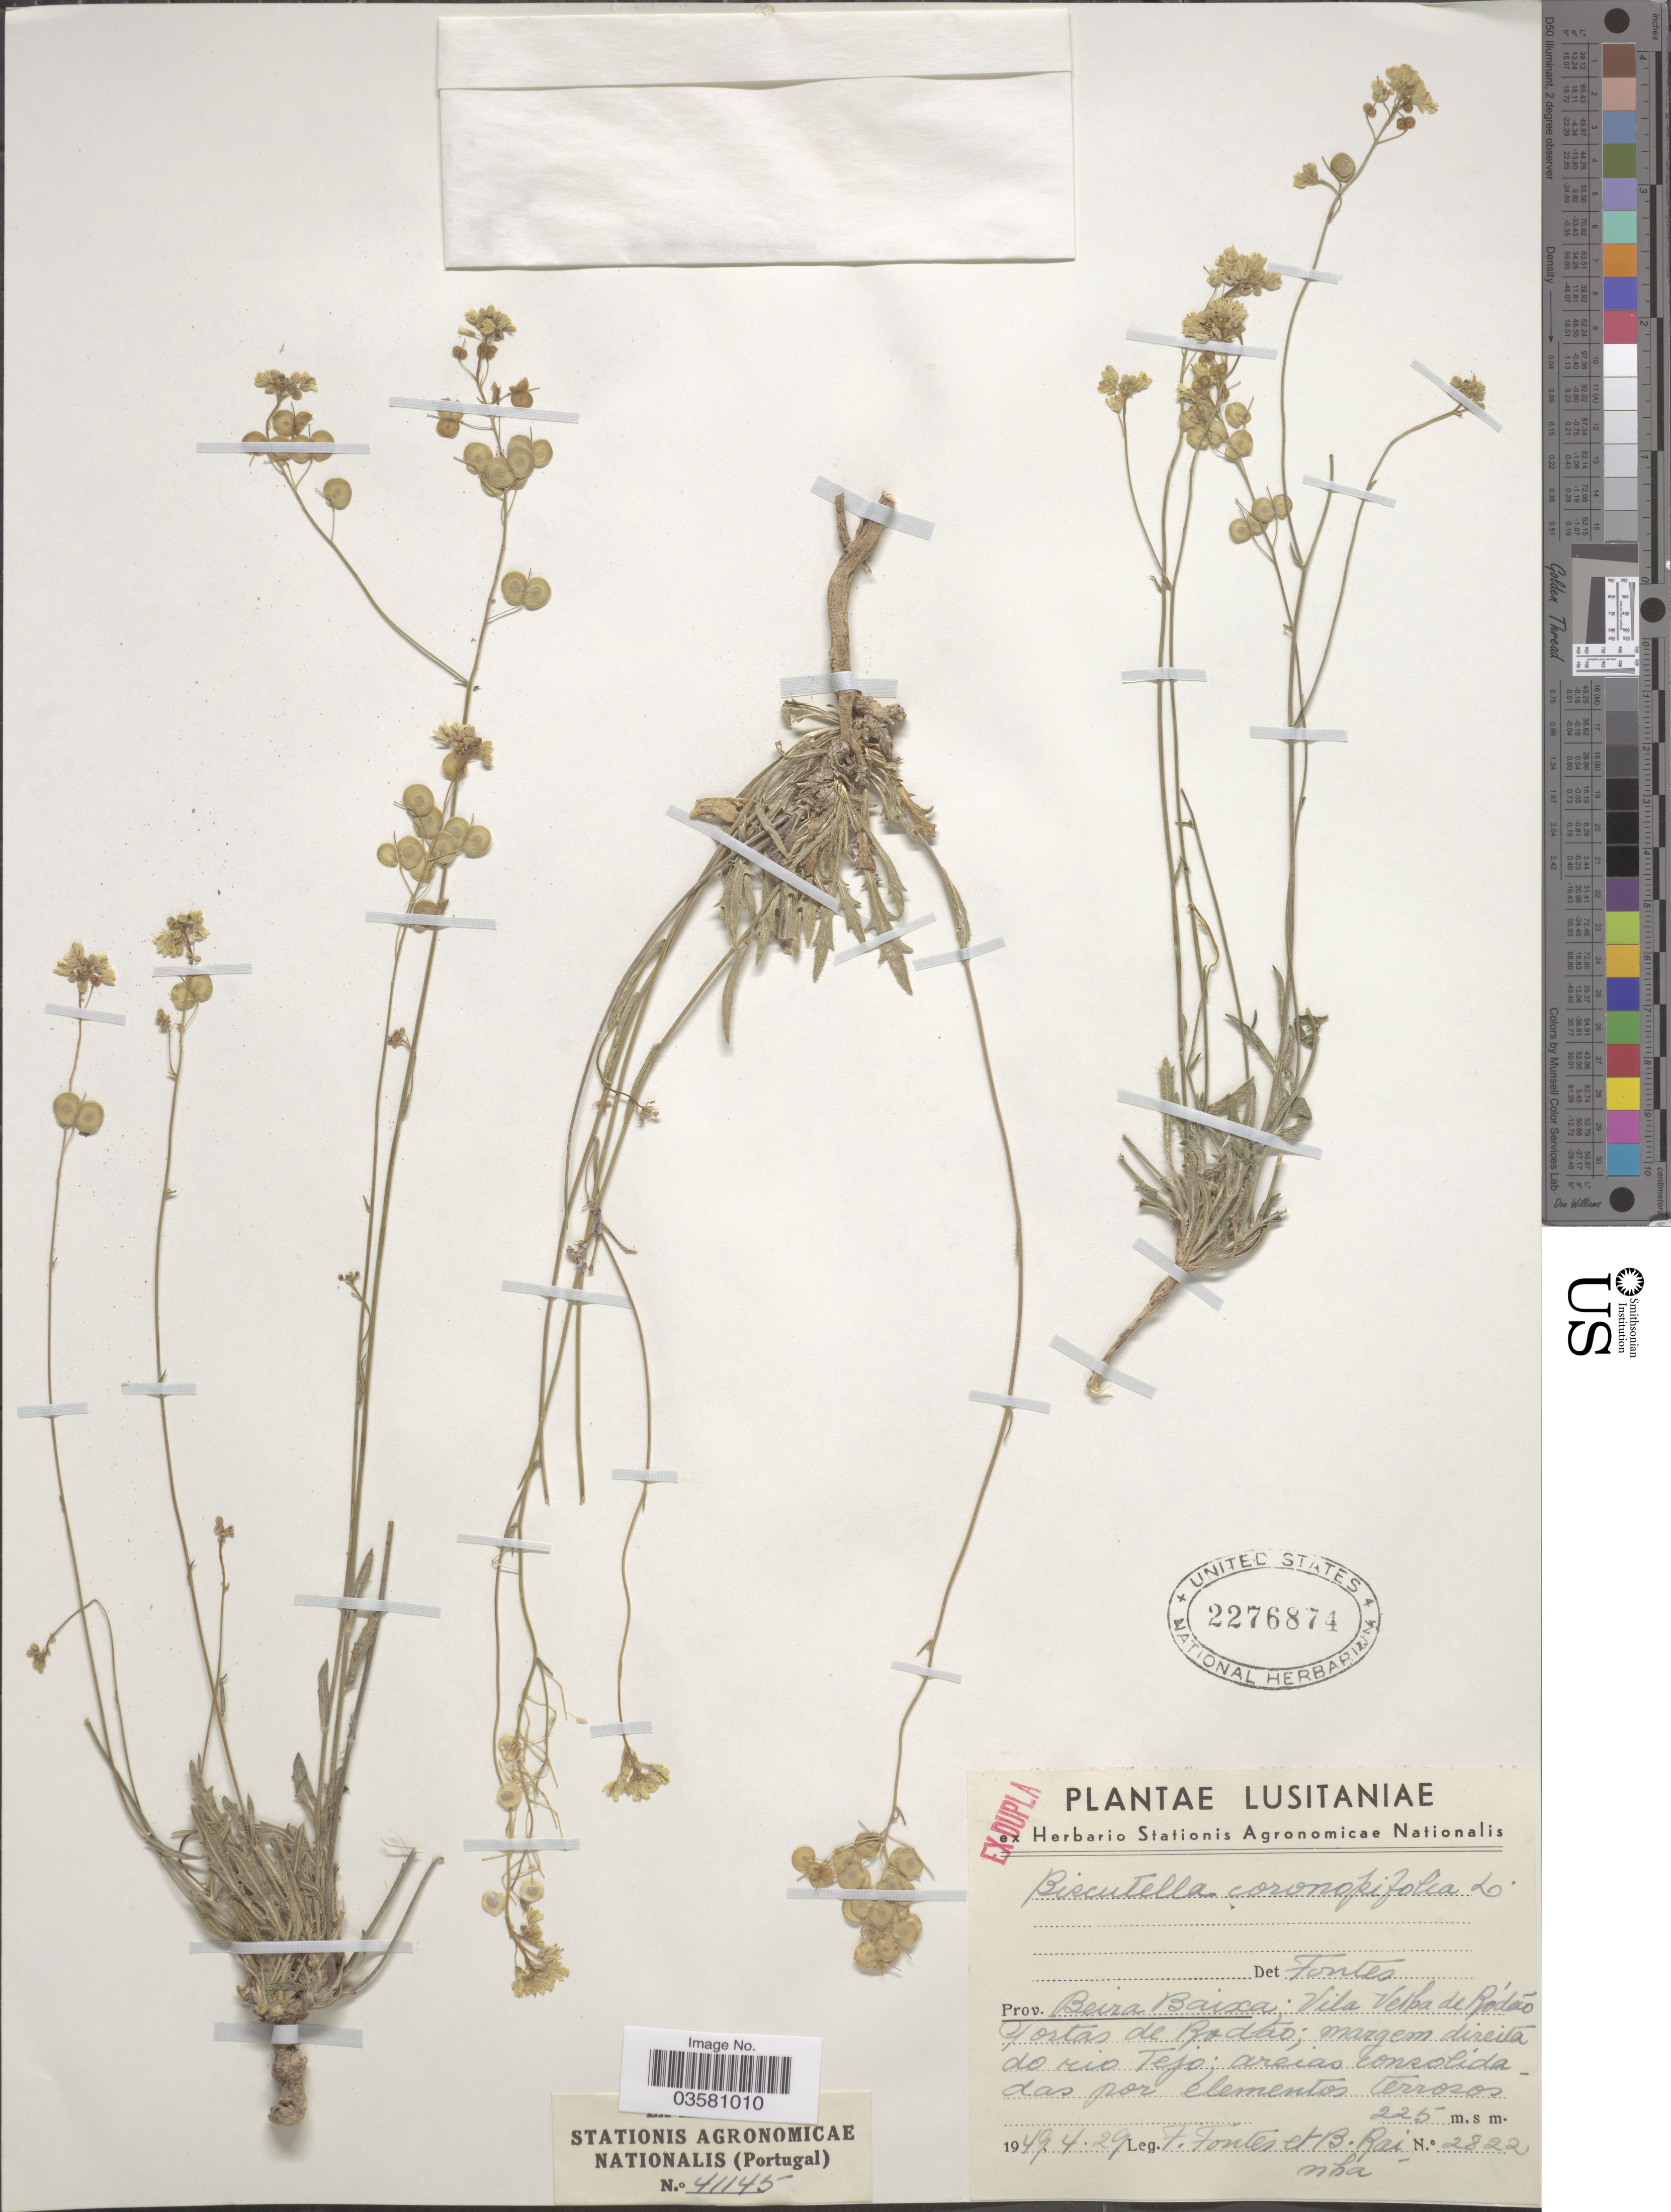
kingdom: Plantae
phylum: Tracheophyta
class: Magnoliopsida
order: Brassicales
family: Brassicaceae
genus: Biscutella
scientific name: Biscutella coronopifolia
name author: L.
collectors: Fontes, F. & B. Rainha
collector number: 2822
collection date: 1949-04-29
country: Portugal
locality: Lusitaniae. Prov. Beira Baixa. Vila Velha [interpreted] de Ródão y ortas de Rodão; margem direita do rio Tejo; areias conslídadas por elementos terrosos.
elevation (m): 225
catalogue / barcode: US 2276874